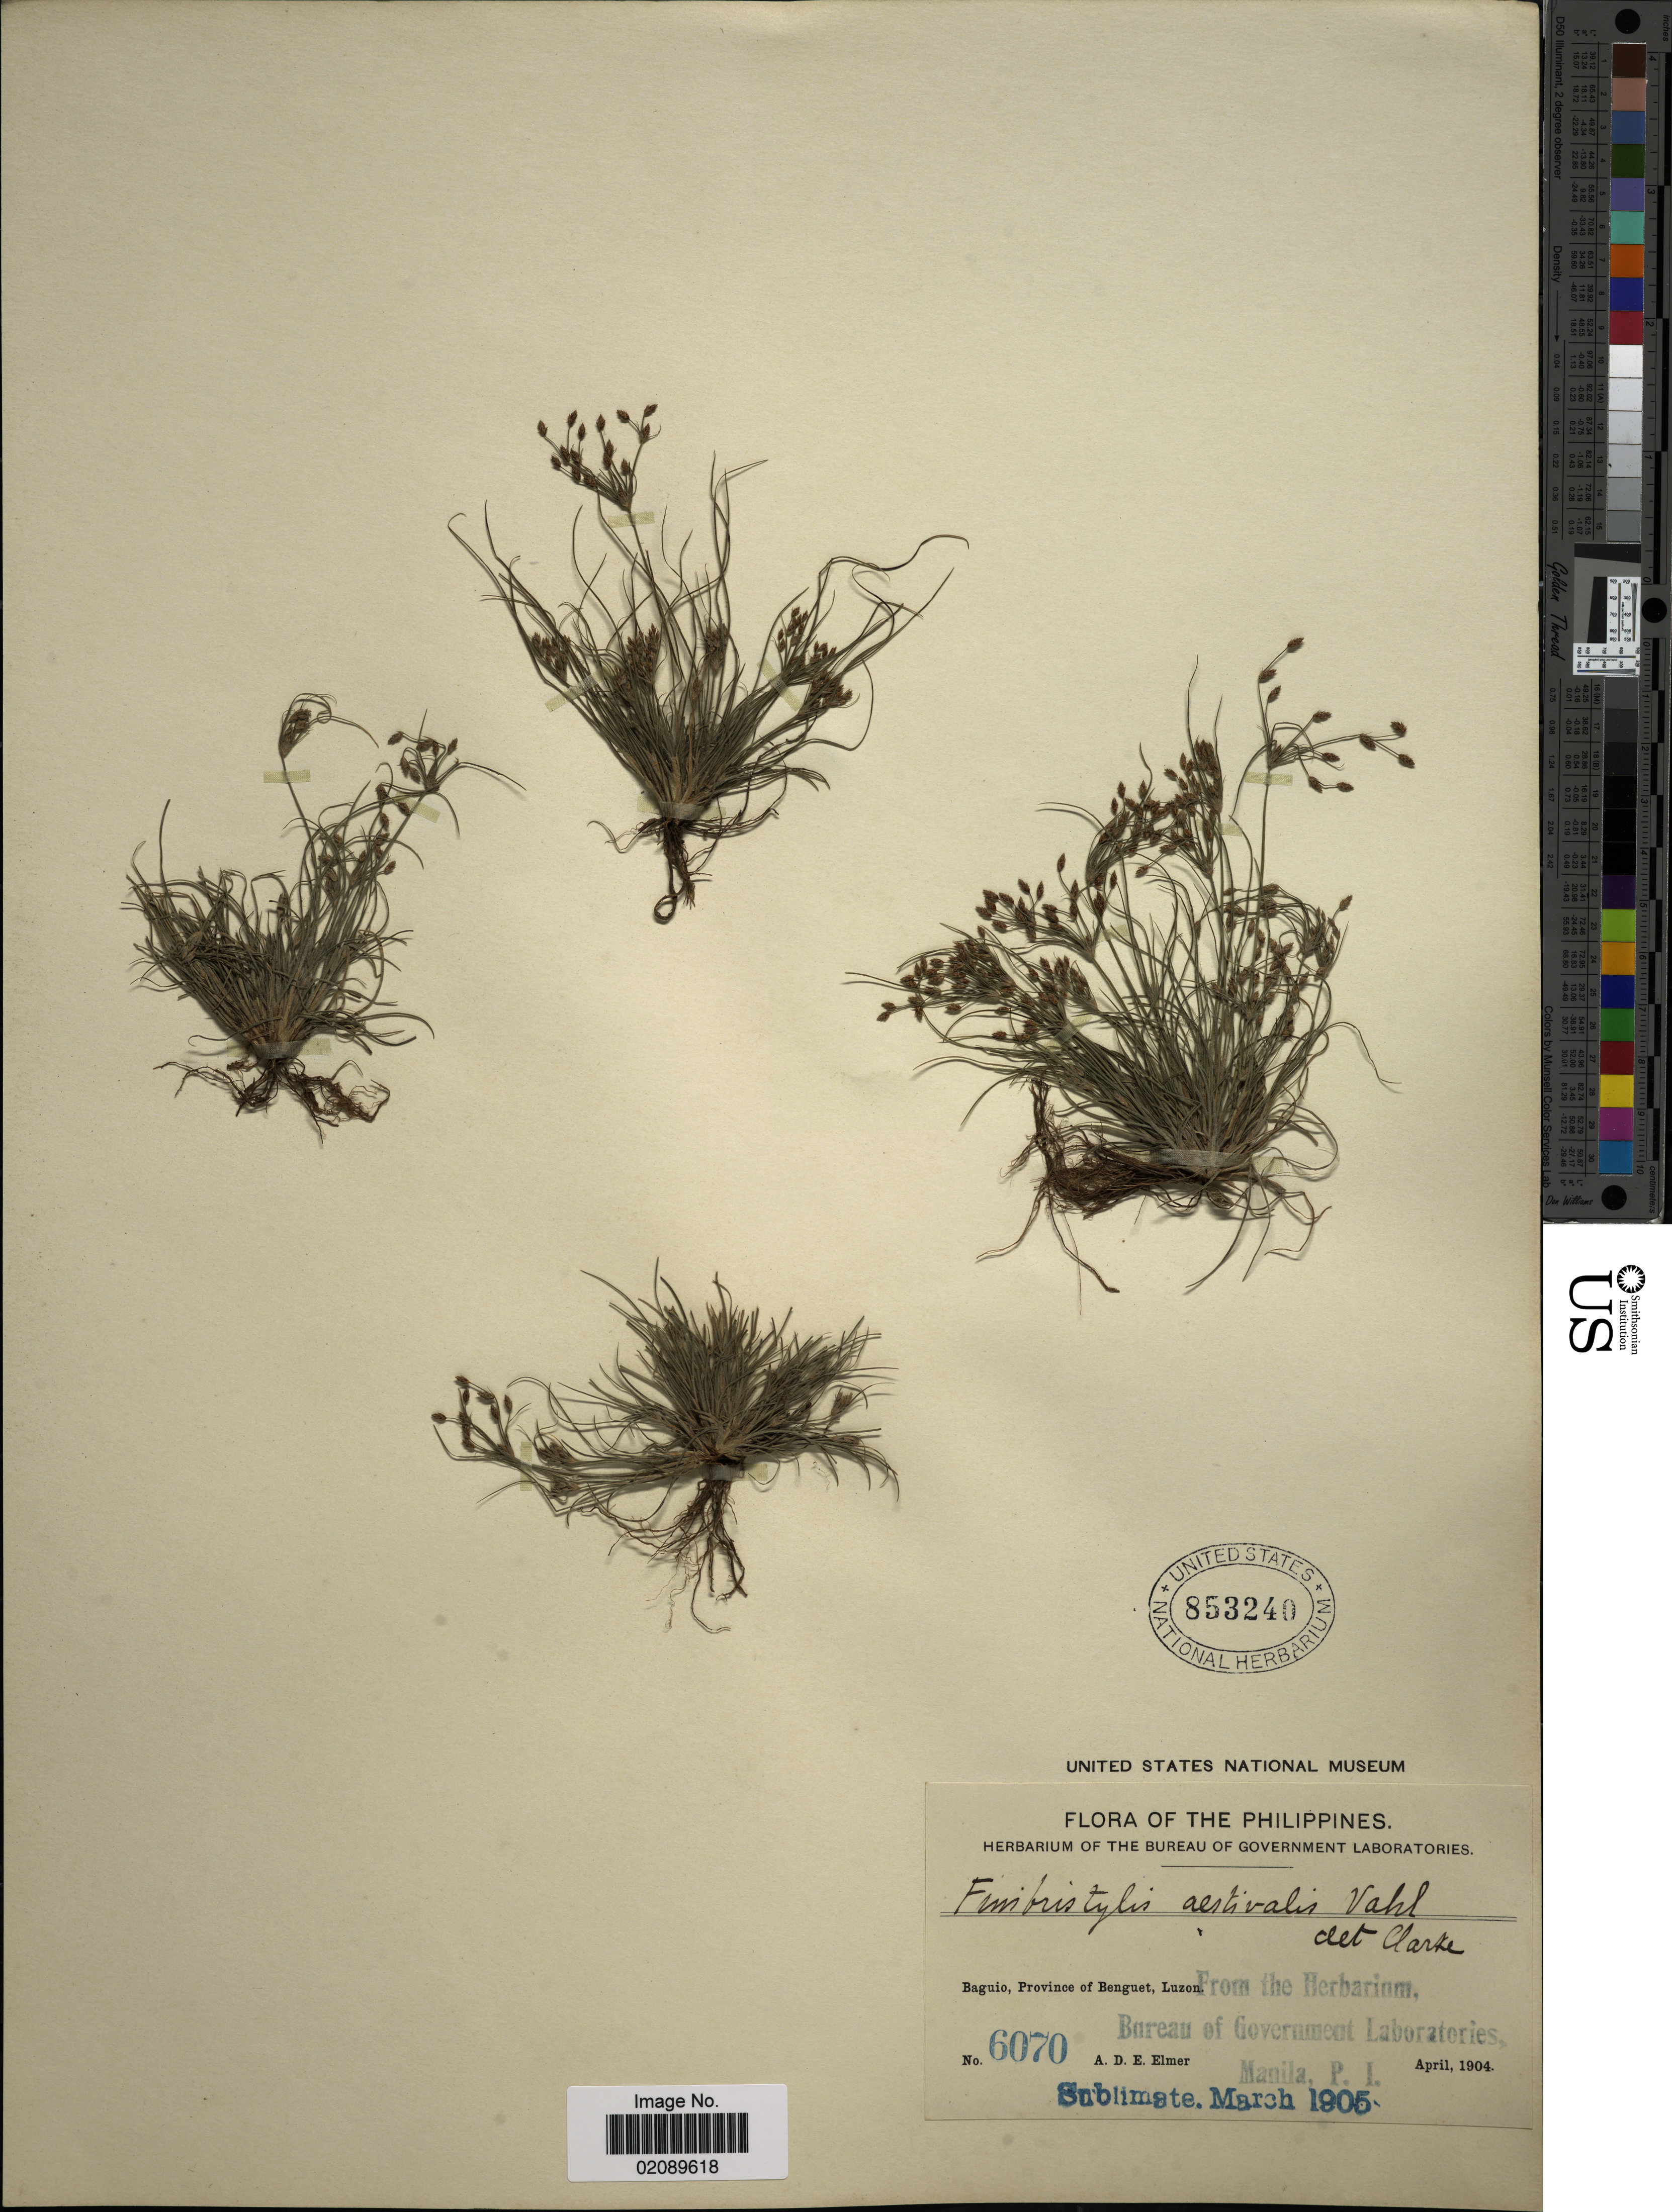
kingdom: Plantae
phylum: Tracheophyta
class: Liliopsida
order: Poales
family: Cyperaceae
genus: Fimbristylis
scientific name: Fimbristylis aestivalis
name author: (Retz.) Vahl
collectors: A. D. E. Elmer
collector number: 6070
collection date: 1904-04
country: Philippines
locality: Baguio, Province of Benguet, Luzon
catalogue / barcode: US 853240